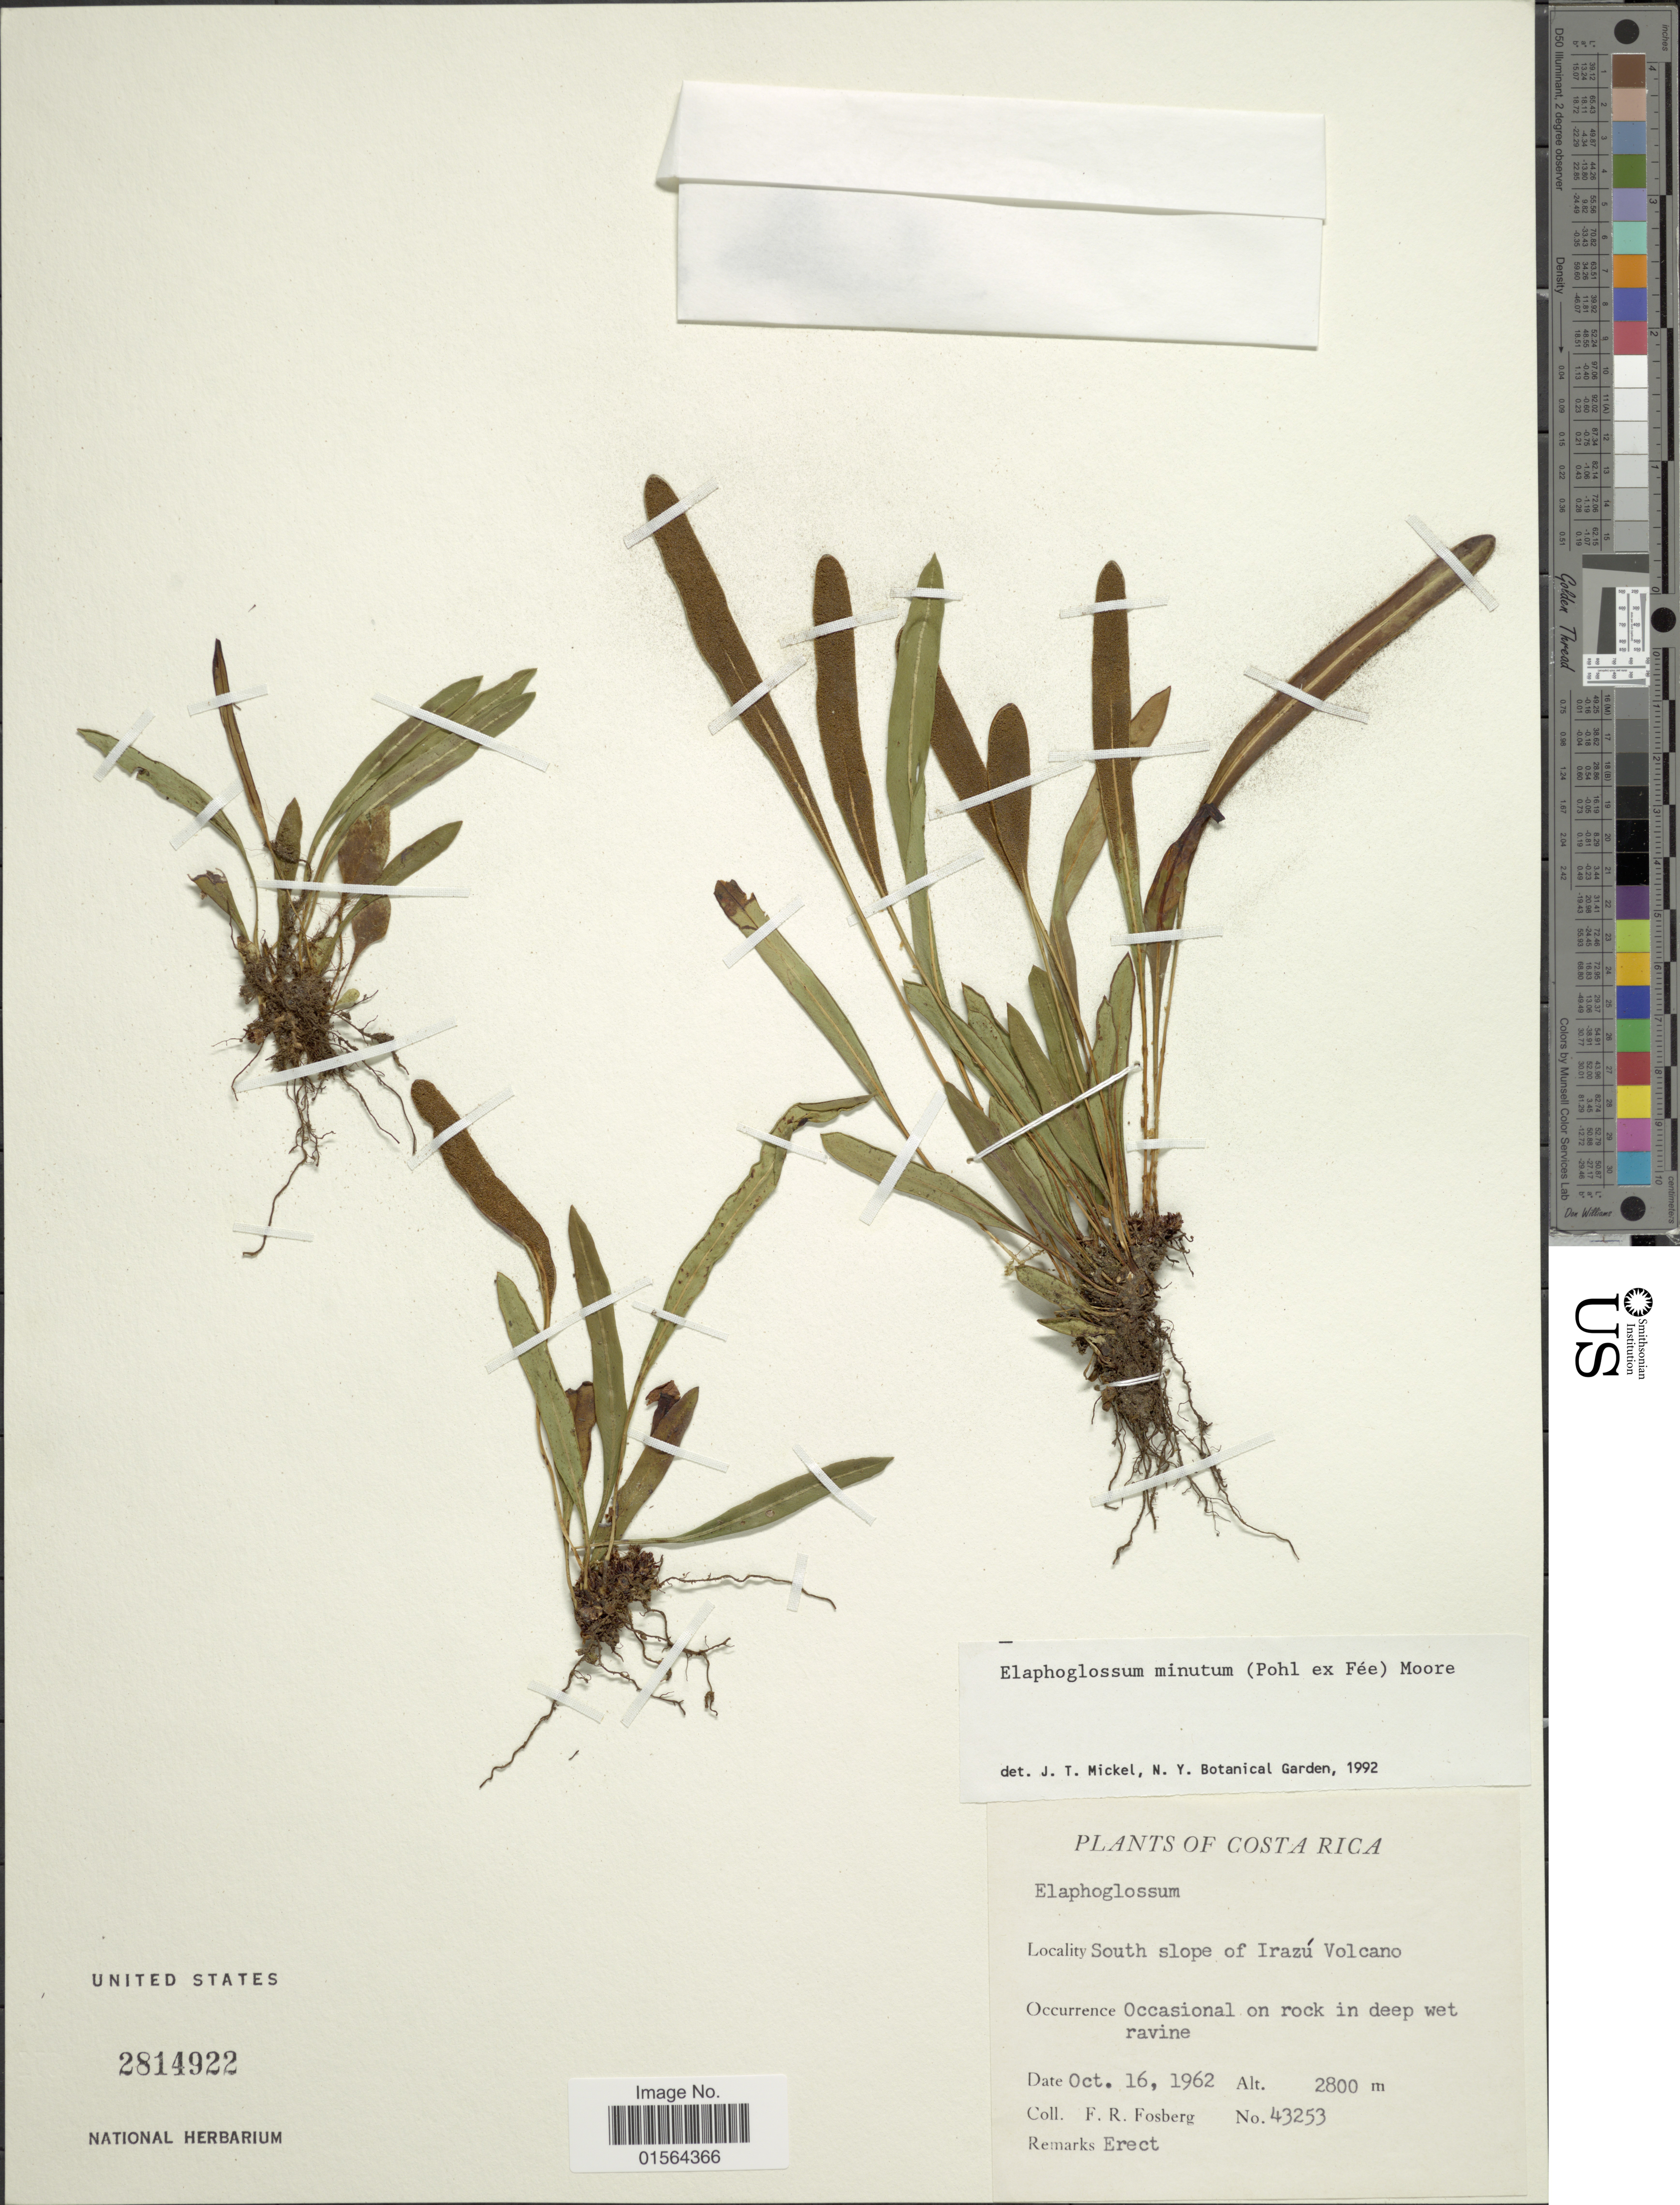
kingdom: Plantae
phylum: Tracheophyta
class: Polypodiopsida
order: Polypodiales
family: Dryopteridaceae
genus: Elaphoglossum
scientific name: Elaphoglossum minutum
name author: (Pohl ex Fée) T. Moore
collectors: F. R. Fosberg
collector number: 43253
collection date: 1962-10-16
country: Costa Rica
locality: South slope of Irazu Volcano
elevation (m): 2800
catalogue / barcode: US 2814922